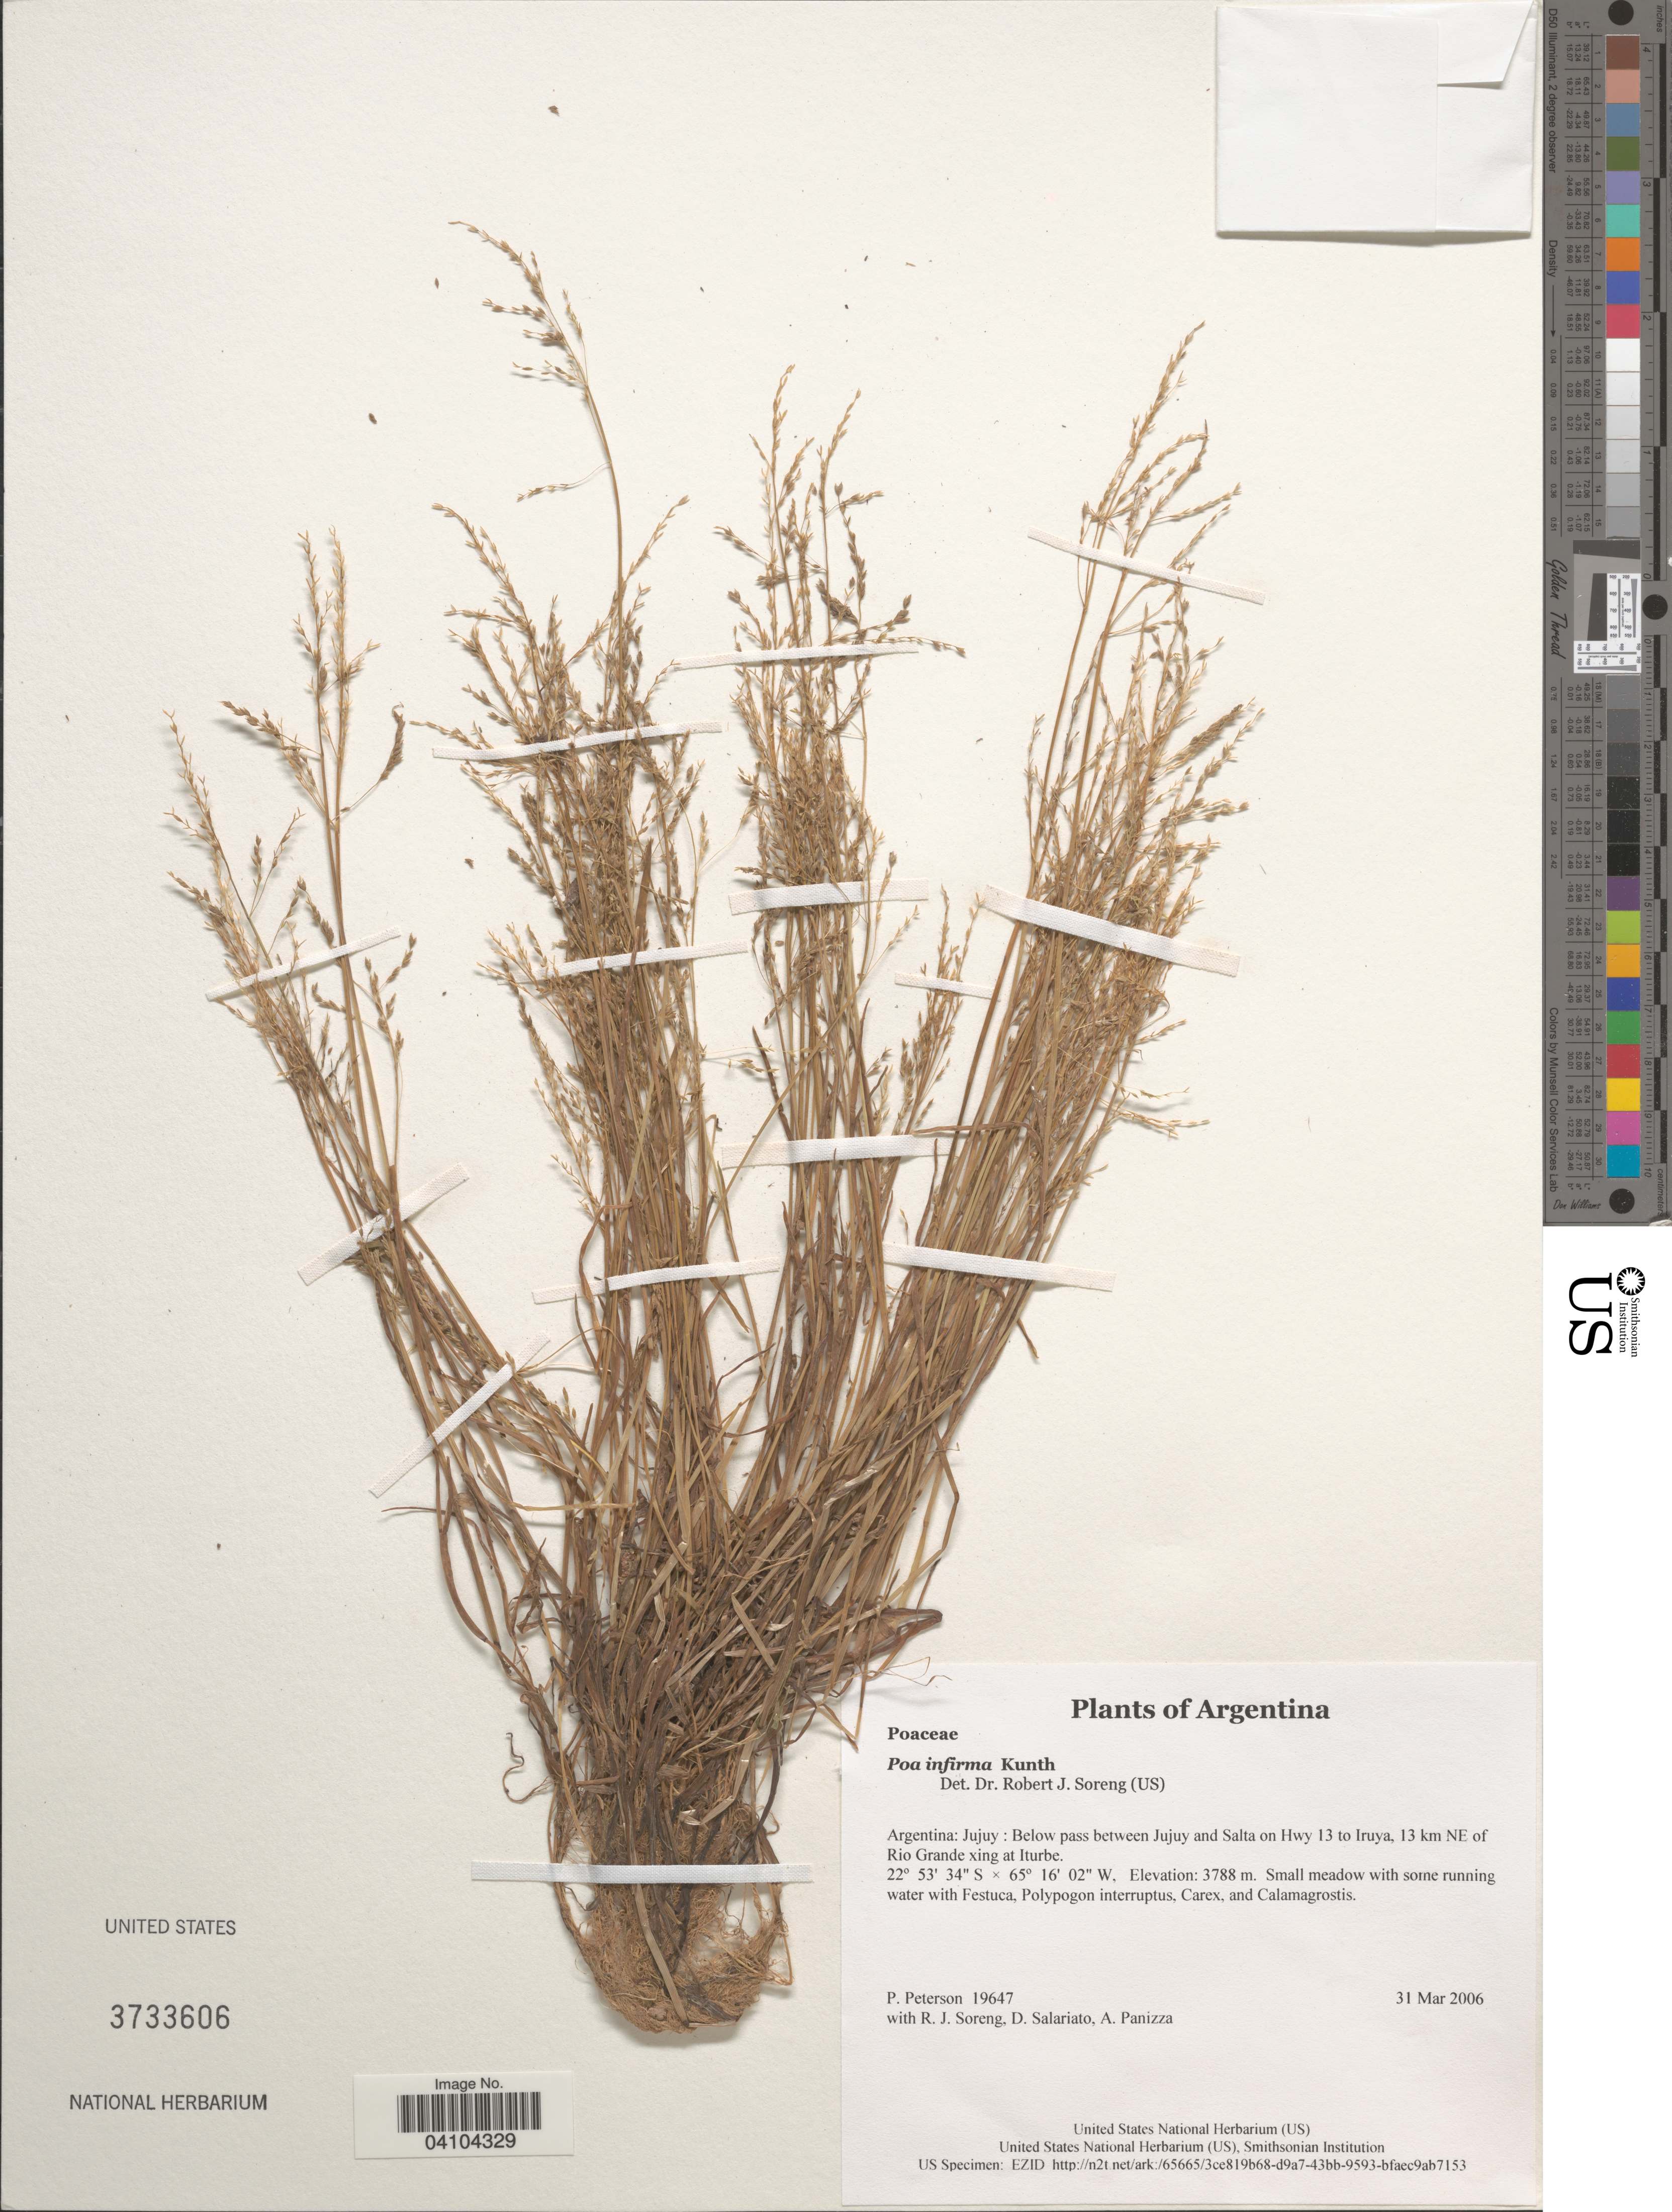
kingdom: Plantae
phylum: Tracheophyta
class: Liliopsida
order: Poales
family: Poaceae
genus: Poa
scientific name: Poa infirma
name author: Kunth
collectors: P. Peterson, R. J. Soreng, D. Salariato & A. Panizza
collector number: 19647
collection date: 2006-03-31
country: Argentina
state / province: Jujuy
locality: Below pass between Jujuy and Salta on Hwy 13 to Iruya, 13 km NE of Rio Grande xing at Iturbe.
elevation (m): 3788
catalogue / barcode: US 3733606